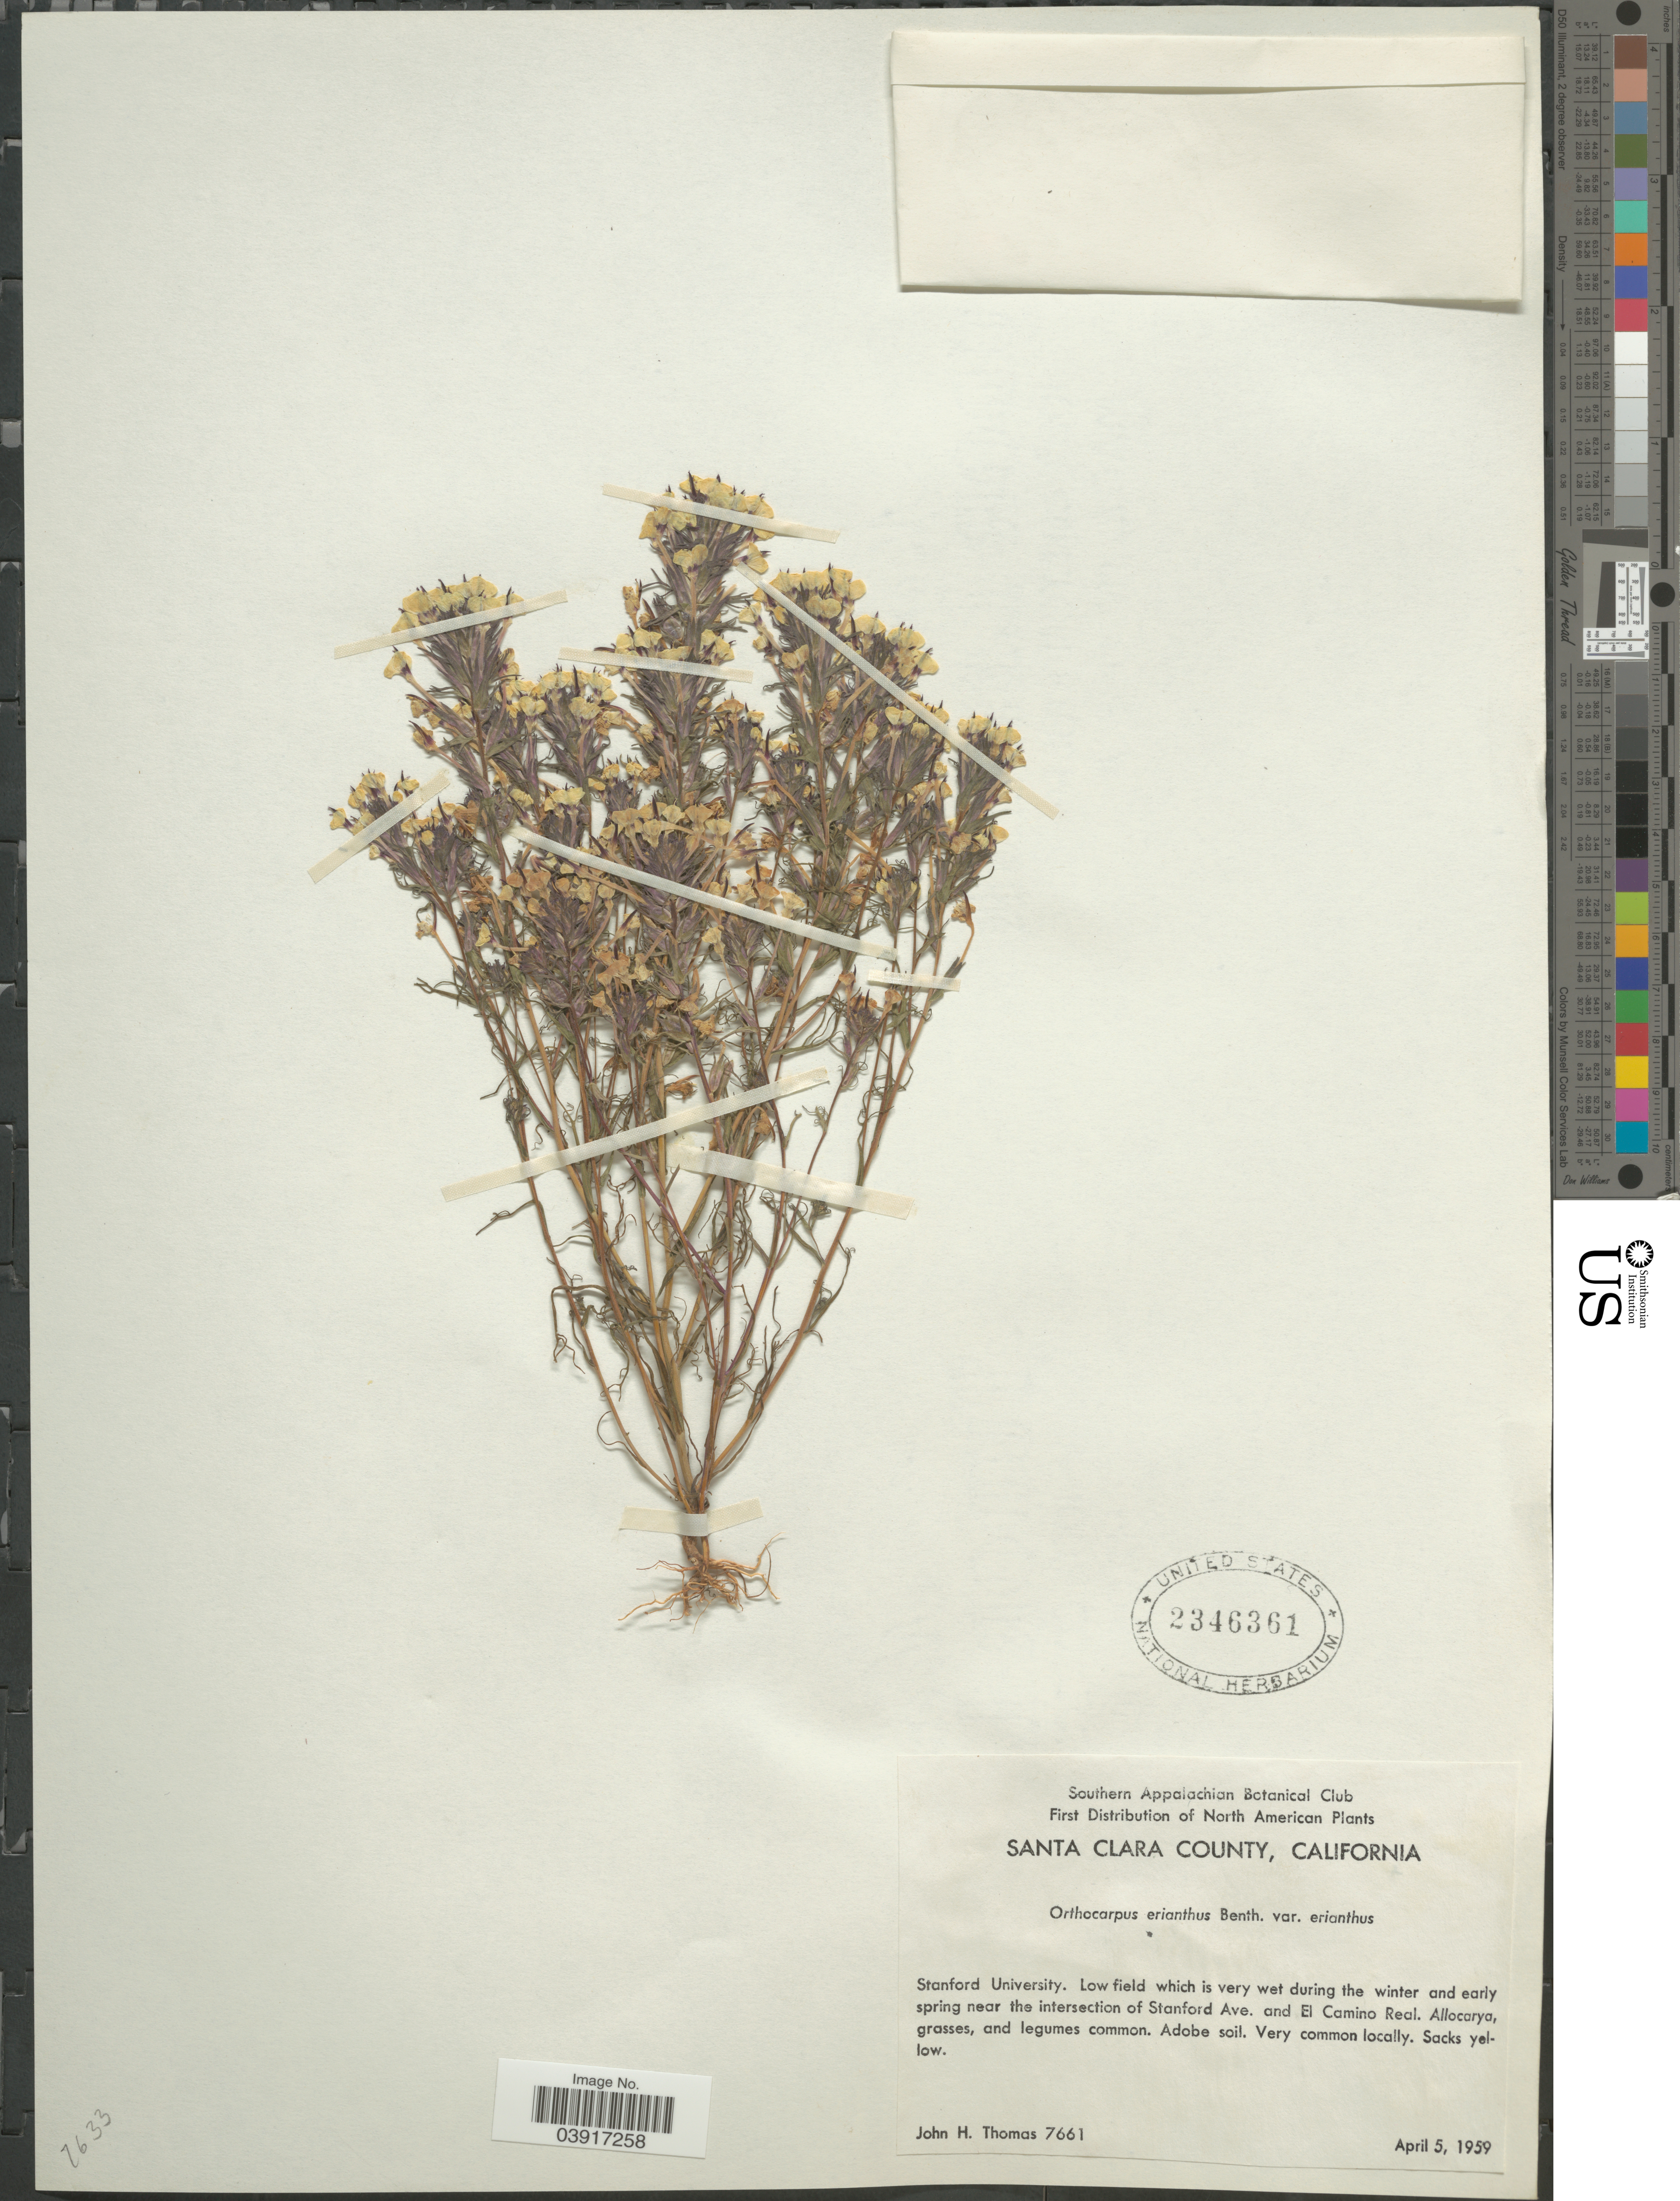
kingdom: Plantae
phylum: Tracheophyta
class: Magnoliopsida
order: Lamiales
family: Orobanchaceae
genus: Orthocarpus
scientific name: Orthocarpus erianthus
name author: Benth.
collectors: J. H. Thomas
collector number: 7661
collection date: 1959-04-05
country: United States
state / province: California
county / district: Santa Clara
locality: Santa Clara County. Stanford University. Low field which is very wet during the winter and early spring near the intersection of Stanford Ave. and El Camino Real.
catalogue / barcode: US 2346361